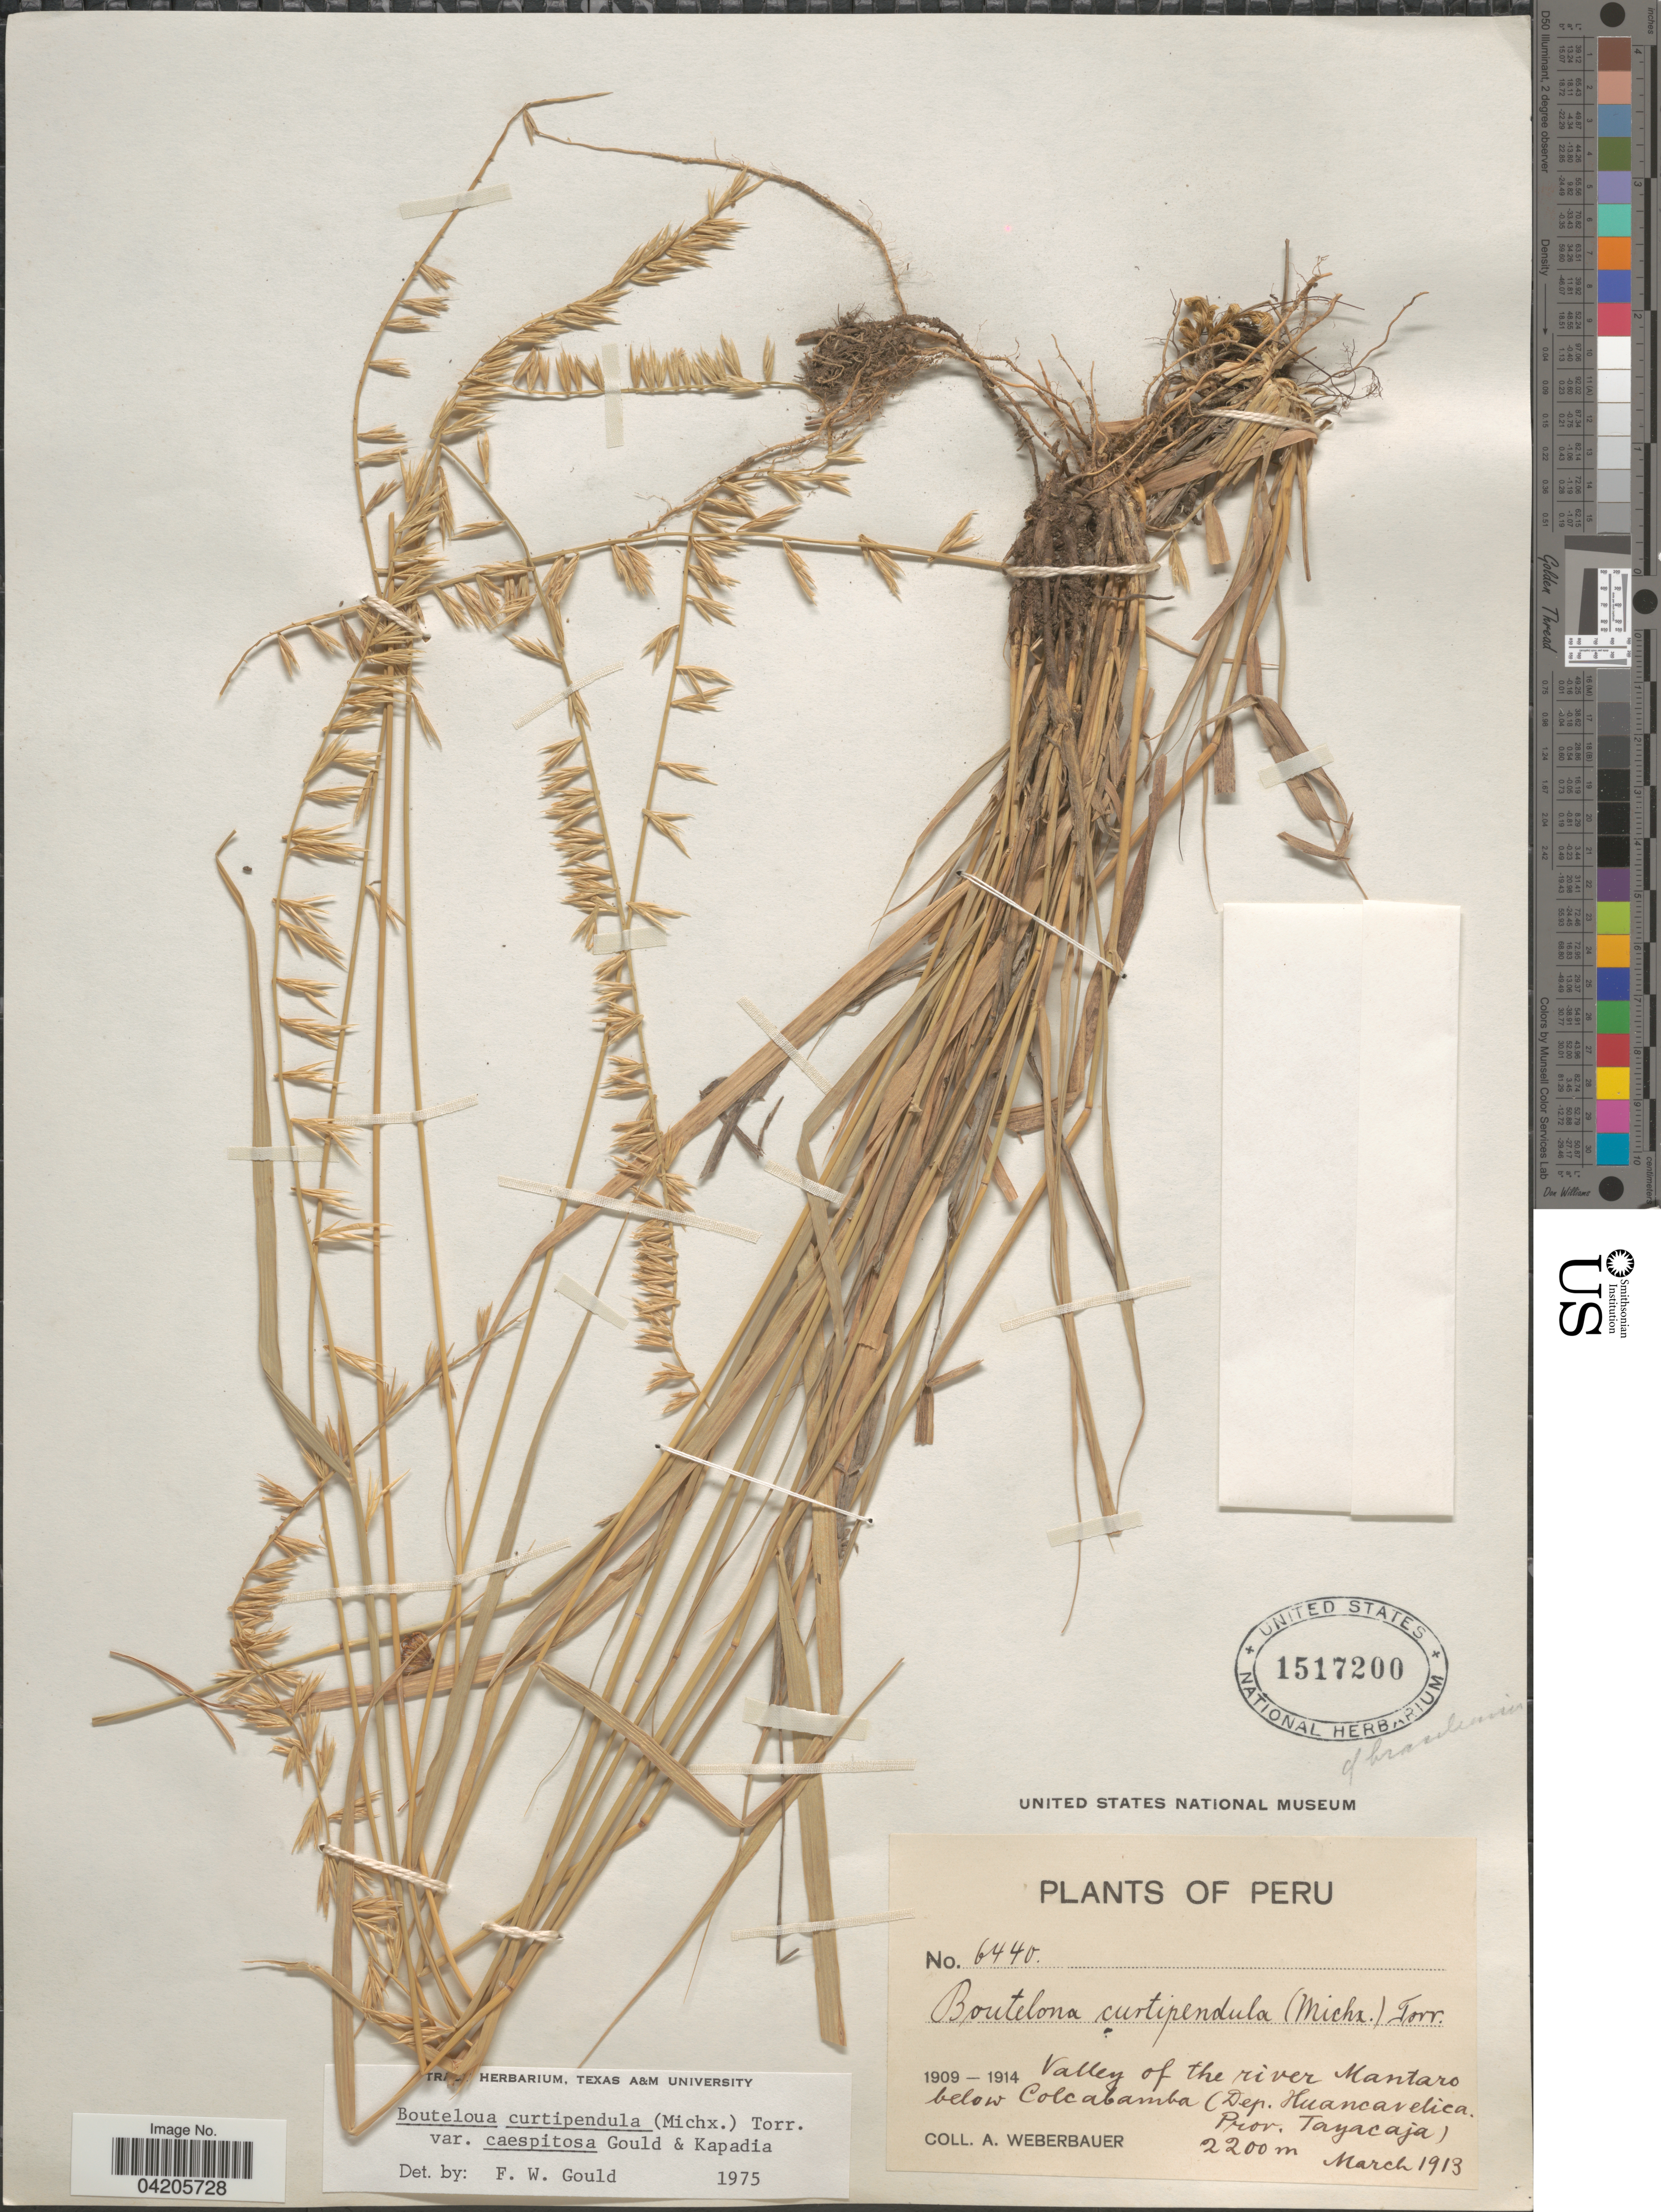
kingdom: Plantae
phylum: Tracheophyta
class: Liliopsida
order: Poales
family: Poaceae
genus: Bouteloua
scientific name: Bouteloua curtipendula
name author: (Michx.) Torr.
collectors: A. Weberbauer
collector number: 6440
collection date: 1913-03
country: Peru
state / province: Huancavelica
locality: Valley of the river Mantaro below Colcabamba (Dep. Huancavelica, Prov. Tayacaja).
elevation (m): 2200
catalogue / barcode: US 1517200